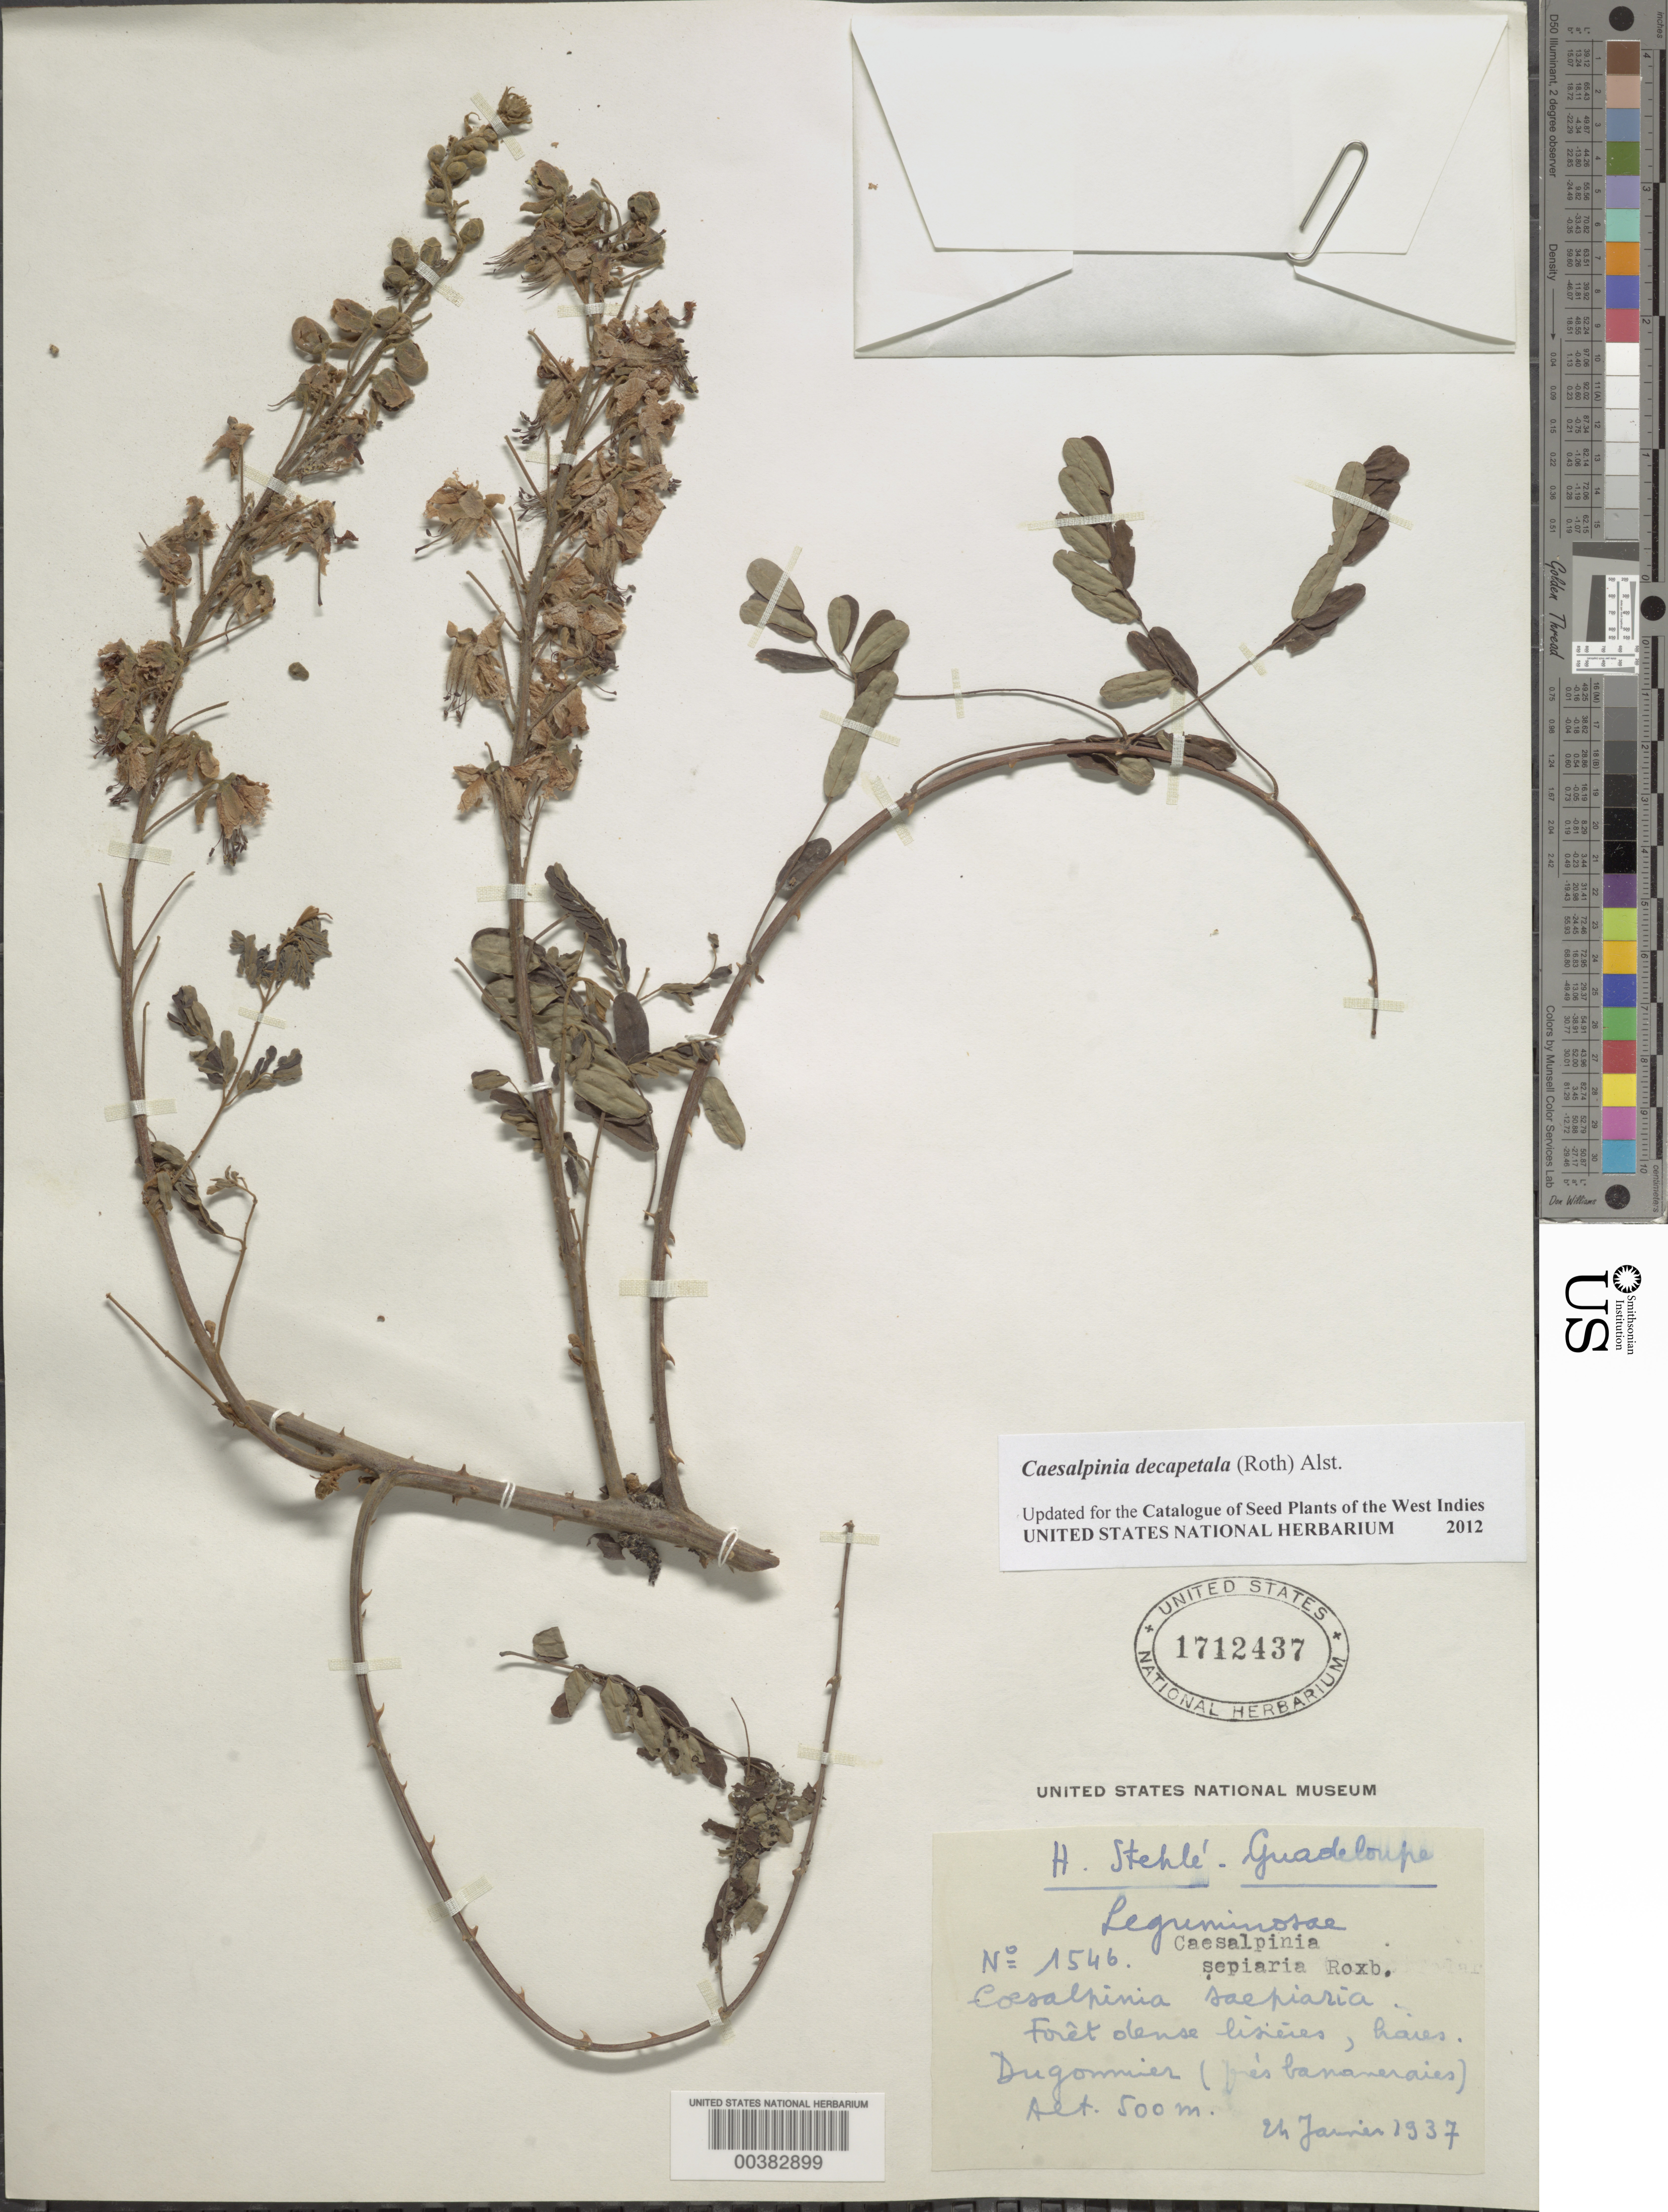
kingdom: Plantae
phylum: Tracheophyta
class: Magnoliopsida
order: Fabales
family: Fabaceae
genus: Biancaea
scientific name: Biancaea decapetala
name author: (Roth) O. Deg.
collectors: H. Stehlé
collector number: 1546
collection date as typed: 24 Jan 1937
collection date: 1937-01-24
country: Guadeloupe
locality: Dugomier (pres bananeraies)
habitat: Foret dense lineres, haies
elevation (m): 500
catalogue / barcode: US 1712437